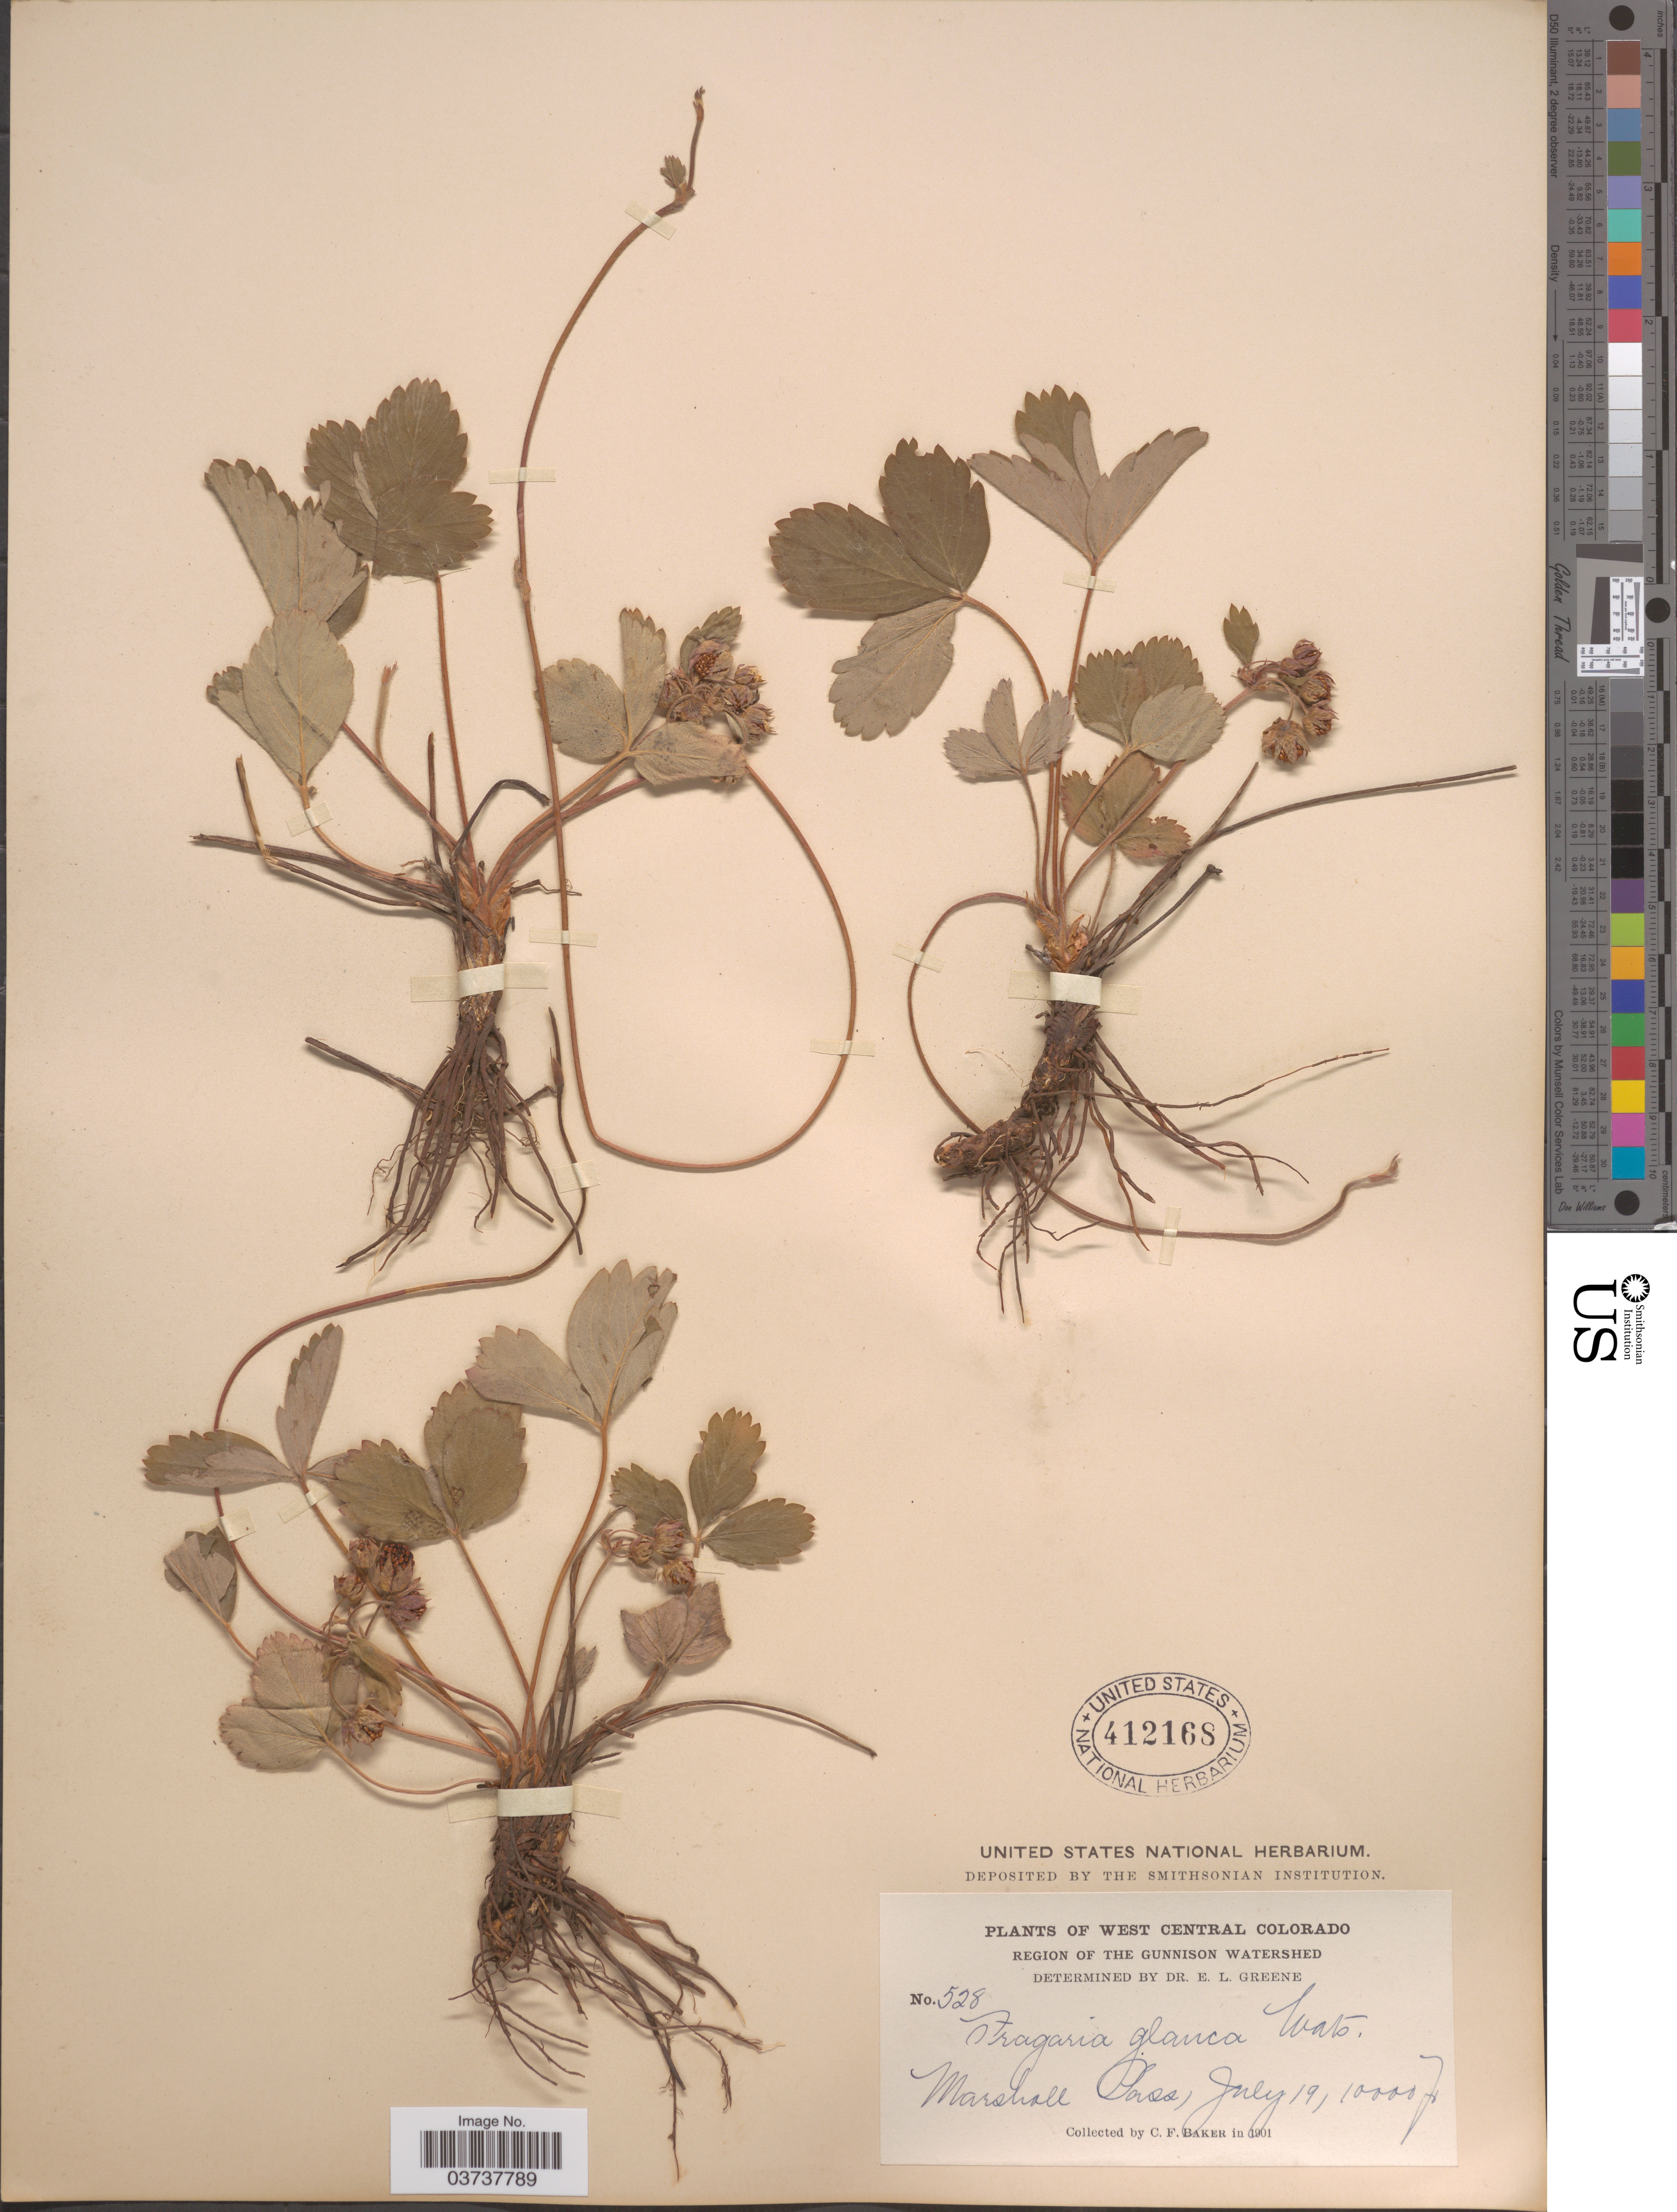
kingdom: Plantae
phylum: Tracheophyta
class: Magnoliopsida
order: Rosales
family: Rosaceae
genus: Fragaria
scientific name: Fragaria virginiana subsp. glauca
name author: (S. Watson) Staudt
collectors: C. F. Baker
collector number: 528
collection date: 1901-07-19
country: United States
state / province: Colorado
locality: West Central colorado. Region of the Gunnison Watershed. Marshall Pass.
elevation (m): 3048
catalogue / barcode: US 412168